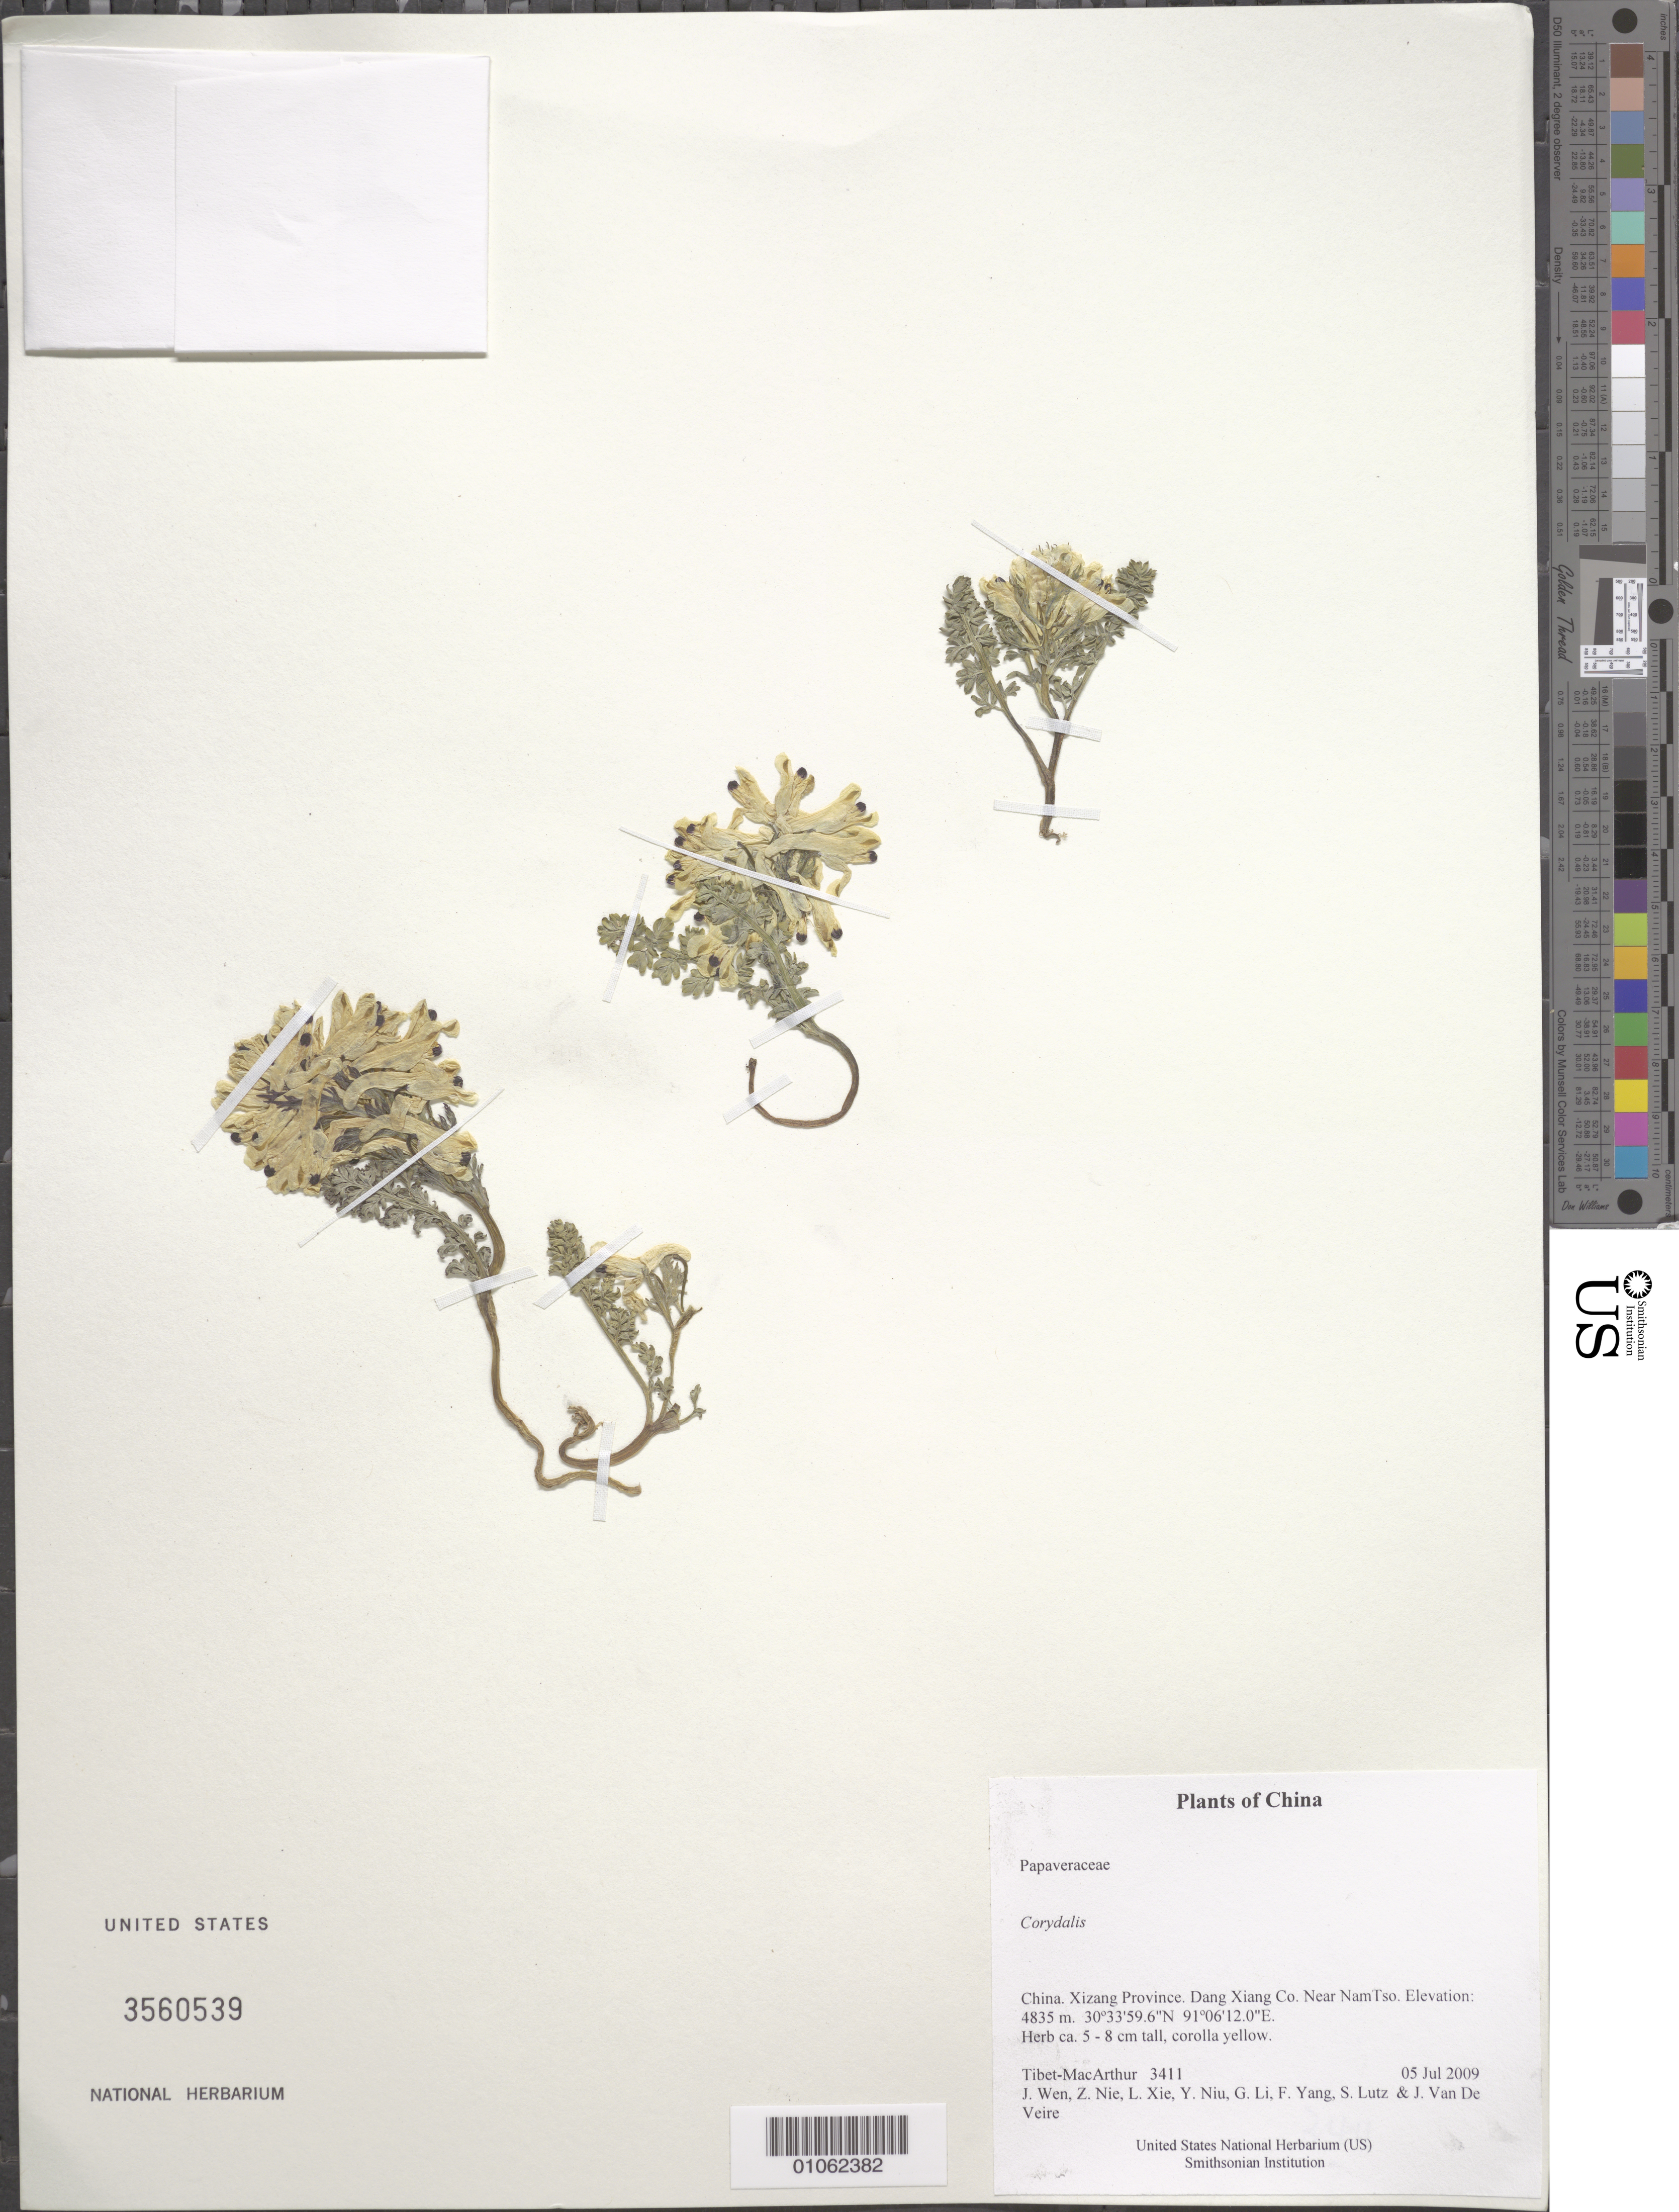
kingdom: Plantae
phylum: Tracheophyta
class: Magnoliopsida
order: Ranunculales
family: Papaveraceae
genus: Corydalis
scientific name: Corydalis sp.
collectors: Tibet-MacArthur, J. Wen, Z. Nie, L. Xie, Y. Niu, G. Li, F. Yang, S. Lutz & J. Van De Veire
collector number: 3411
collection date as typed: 05 Jul 2009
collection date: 2009-07-05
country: China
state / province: Xizang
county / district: Dang Xiang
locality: Near NamTso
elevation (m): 4835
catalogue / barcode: US 3560539